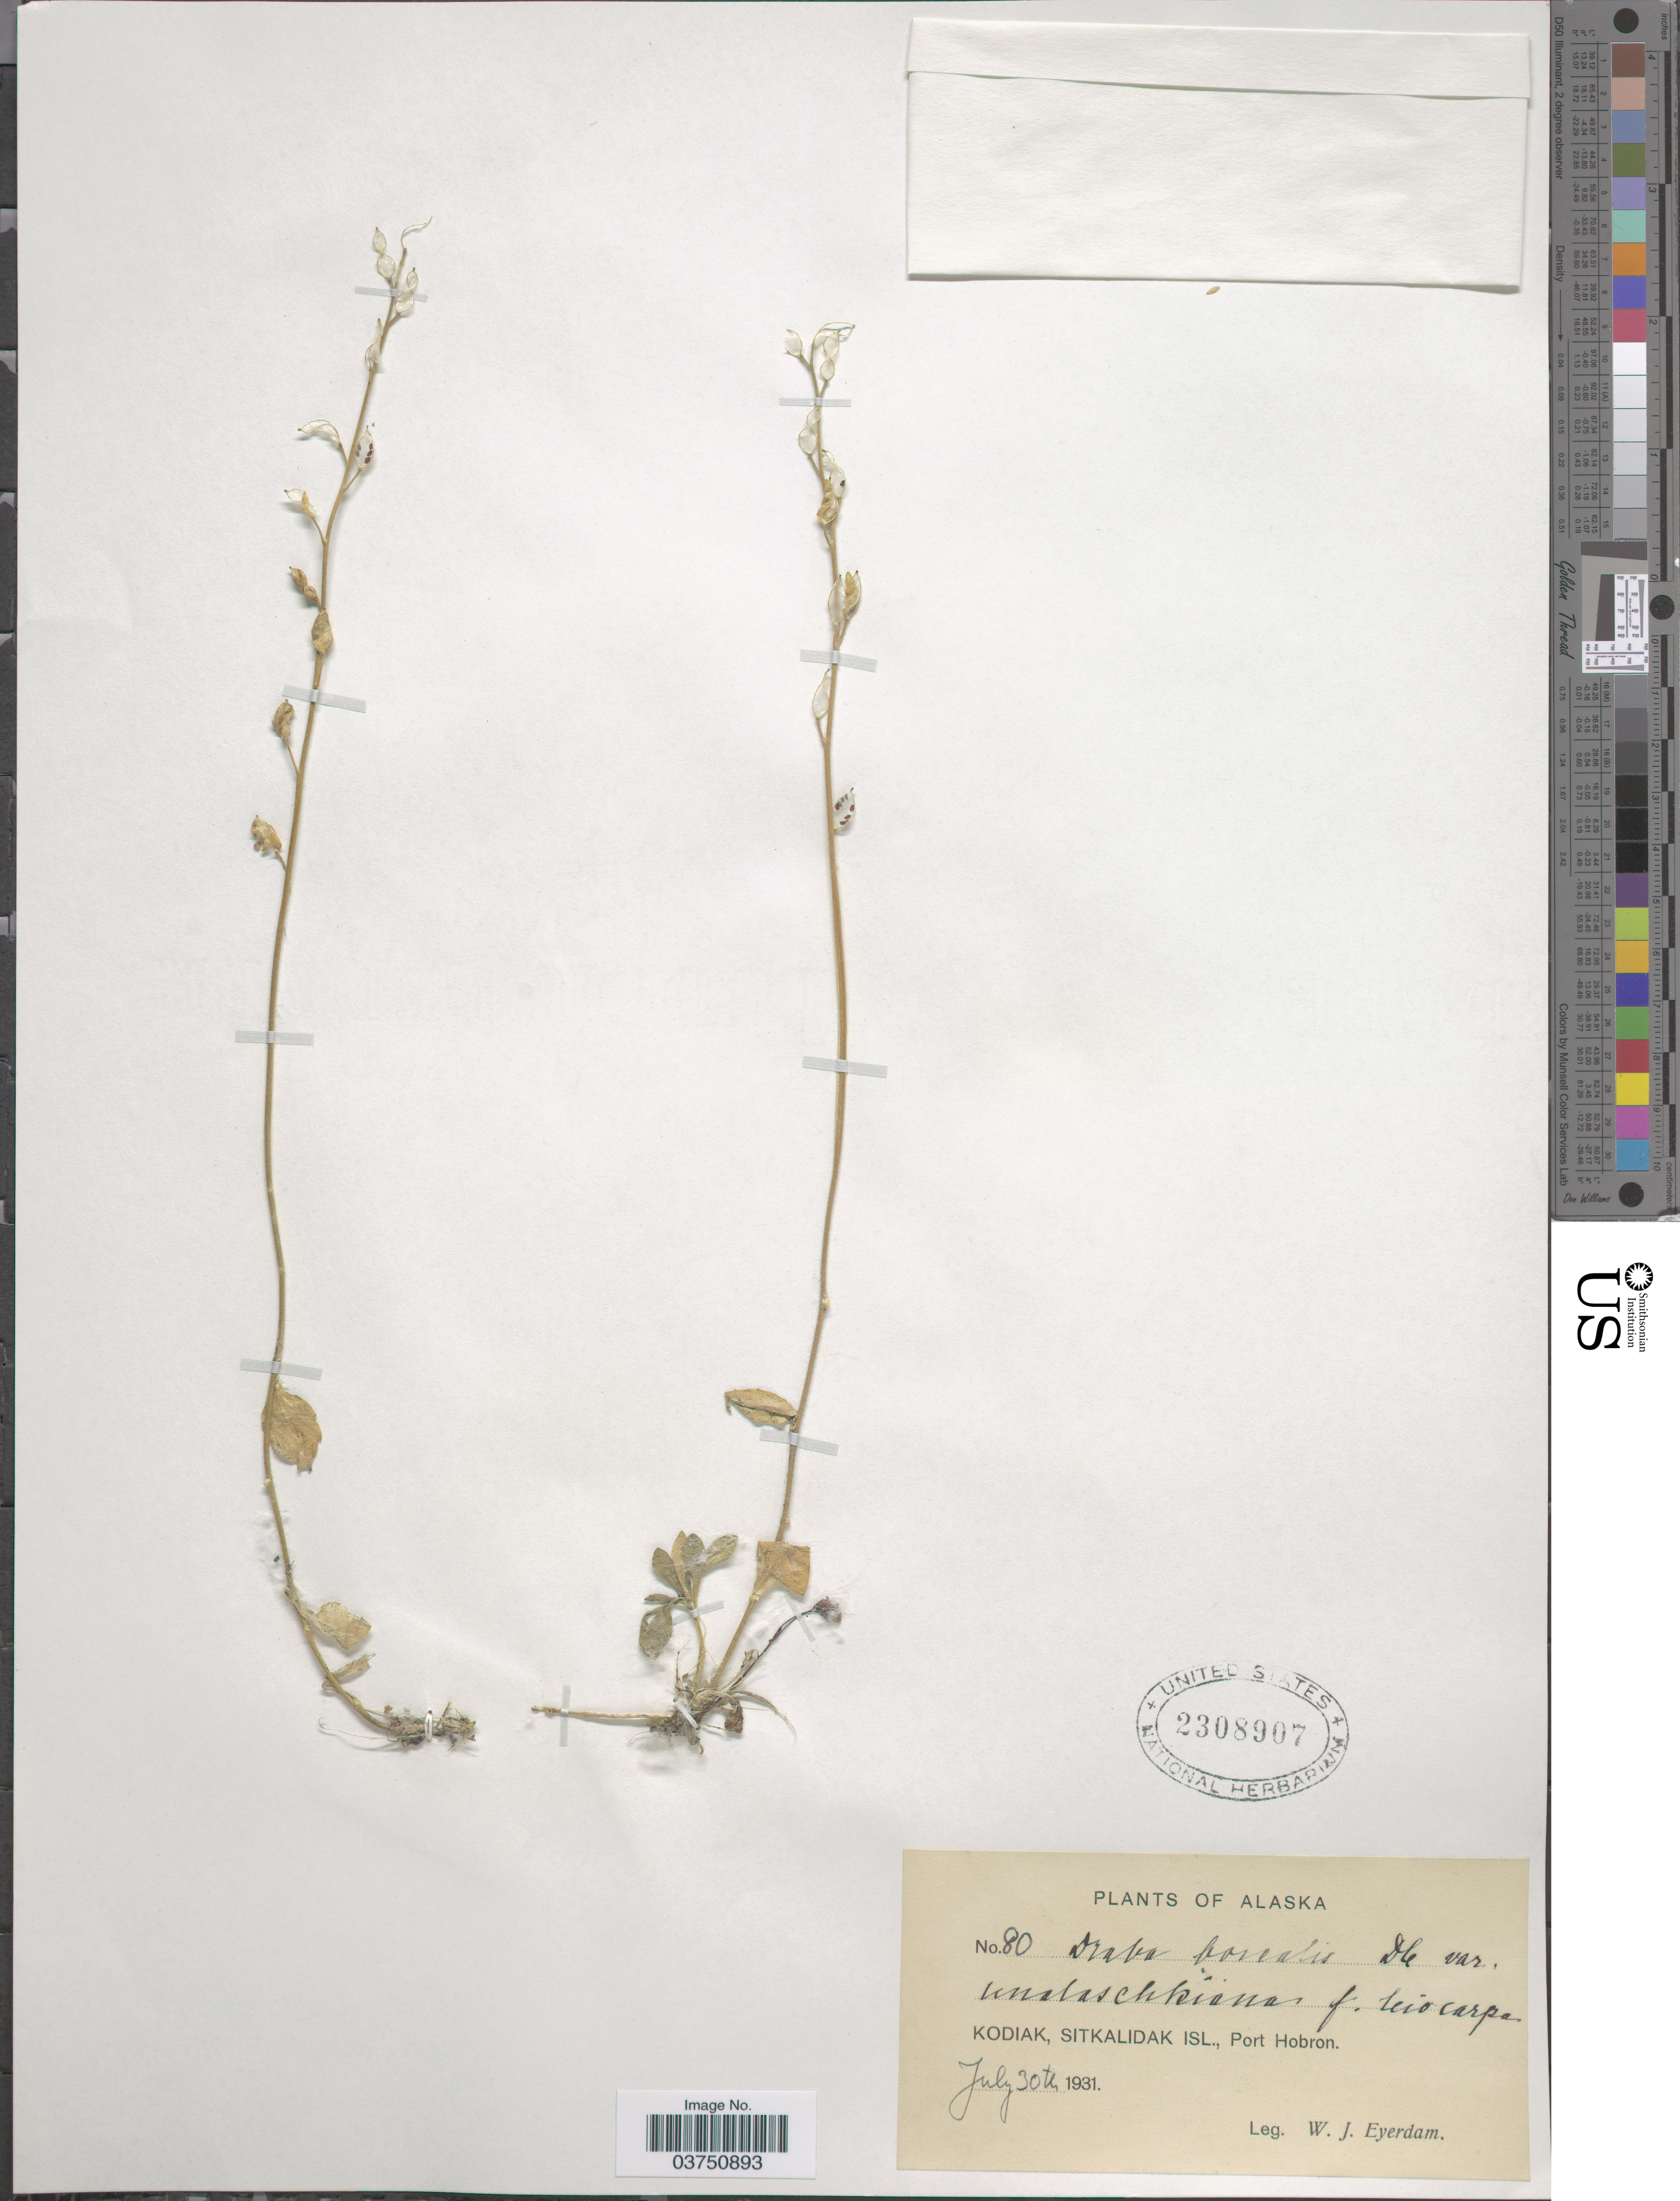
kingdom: Plantae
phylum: Tracheophyta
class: Magnoliopsida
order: Brassicales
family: Brassicaceae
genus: Draba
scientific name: Draba borealis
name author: DC.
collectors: W. J. Eyerdam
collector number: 80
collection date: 1931-07-30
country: United States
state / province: Alaska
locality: Kodiak, Sitkalidak Isl., Port Hobron.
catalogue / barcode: US 2308907